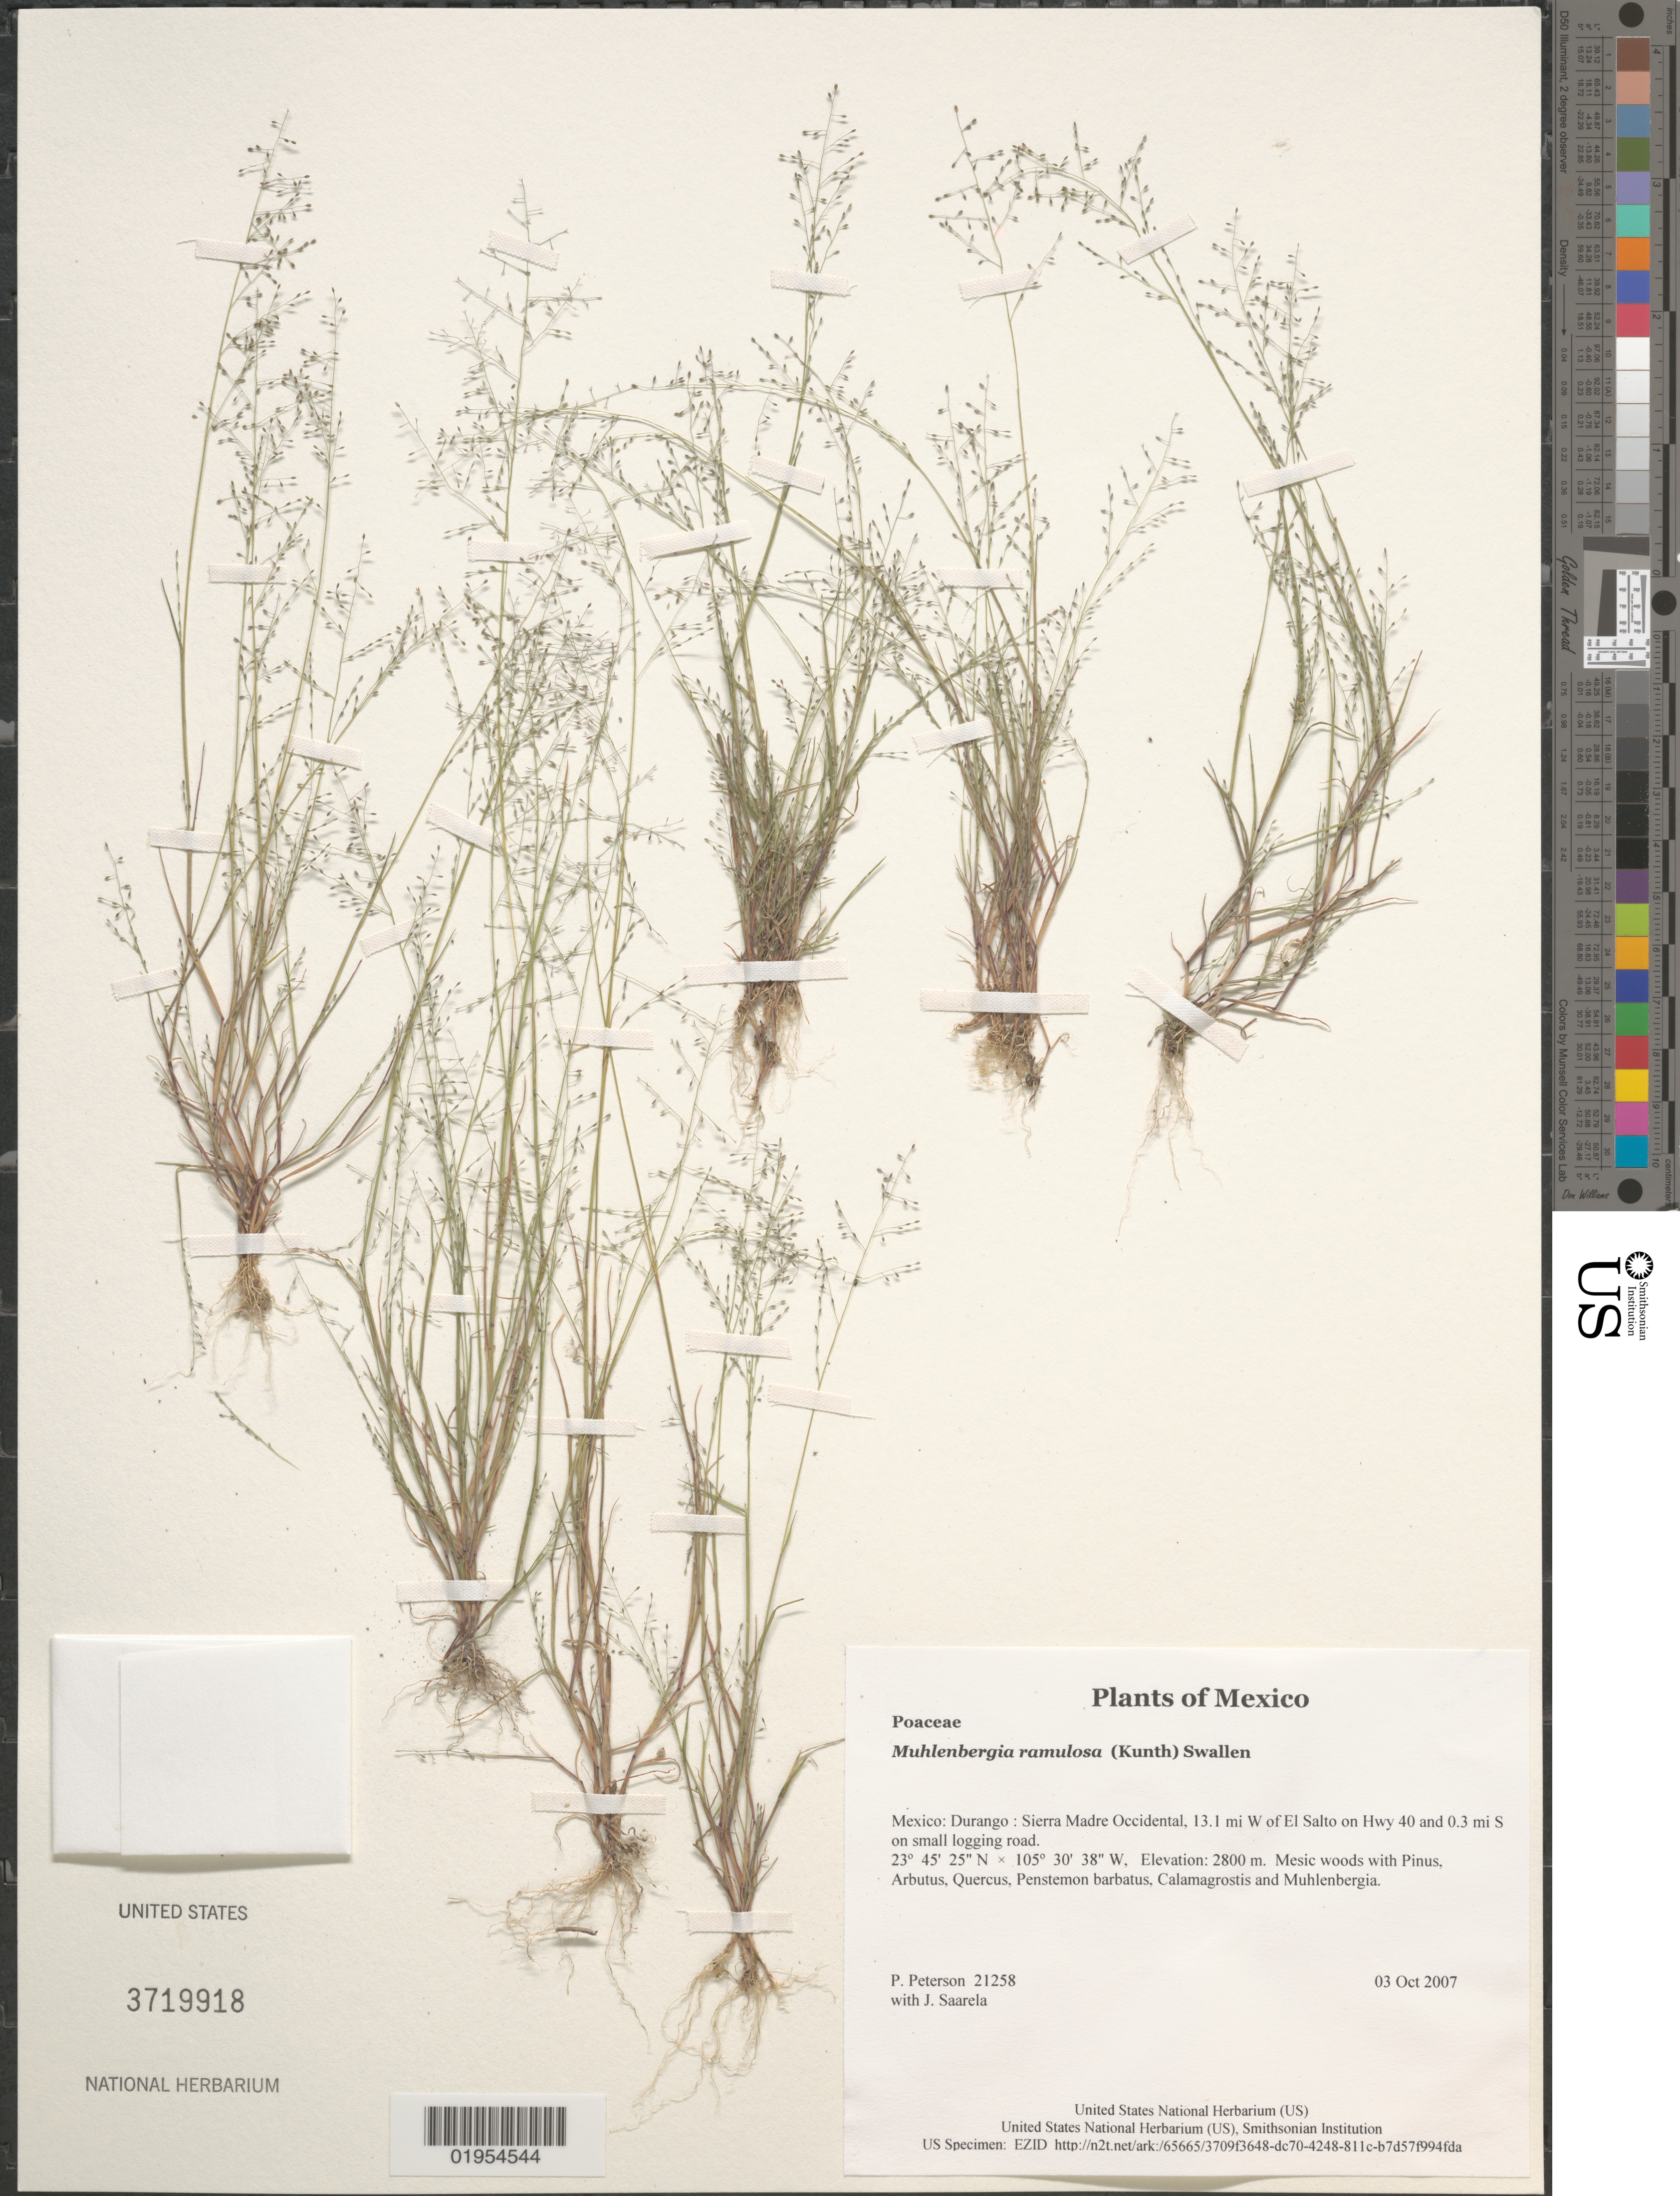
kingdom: Plantae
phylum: Tracheophyta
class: Liliopsida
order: Poales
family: Poaceae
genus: Muhlenbergia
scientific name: Muhlenbergia ramulosa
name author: (Kunth) Swallen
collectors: P. M. Peterson & J. Saarela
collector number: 21258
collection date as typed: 03 Oct 2007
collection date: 2007-10-03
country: Mexico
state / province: Durango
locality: Sierra Madre Occidental, 13.1 mi W of El Salto on Hwy 40 and 0.3 mi S on small logging road.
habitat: Mesic woods with Pinus, Arbutus, Quercus, Penstemon barbatus, Calamagrostis and Muhlenbergia.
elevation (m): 2800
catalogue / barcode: US 3719918